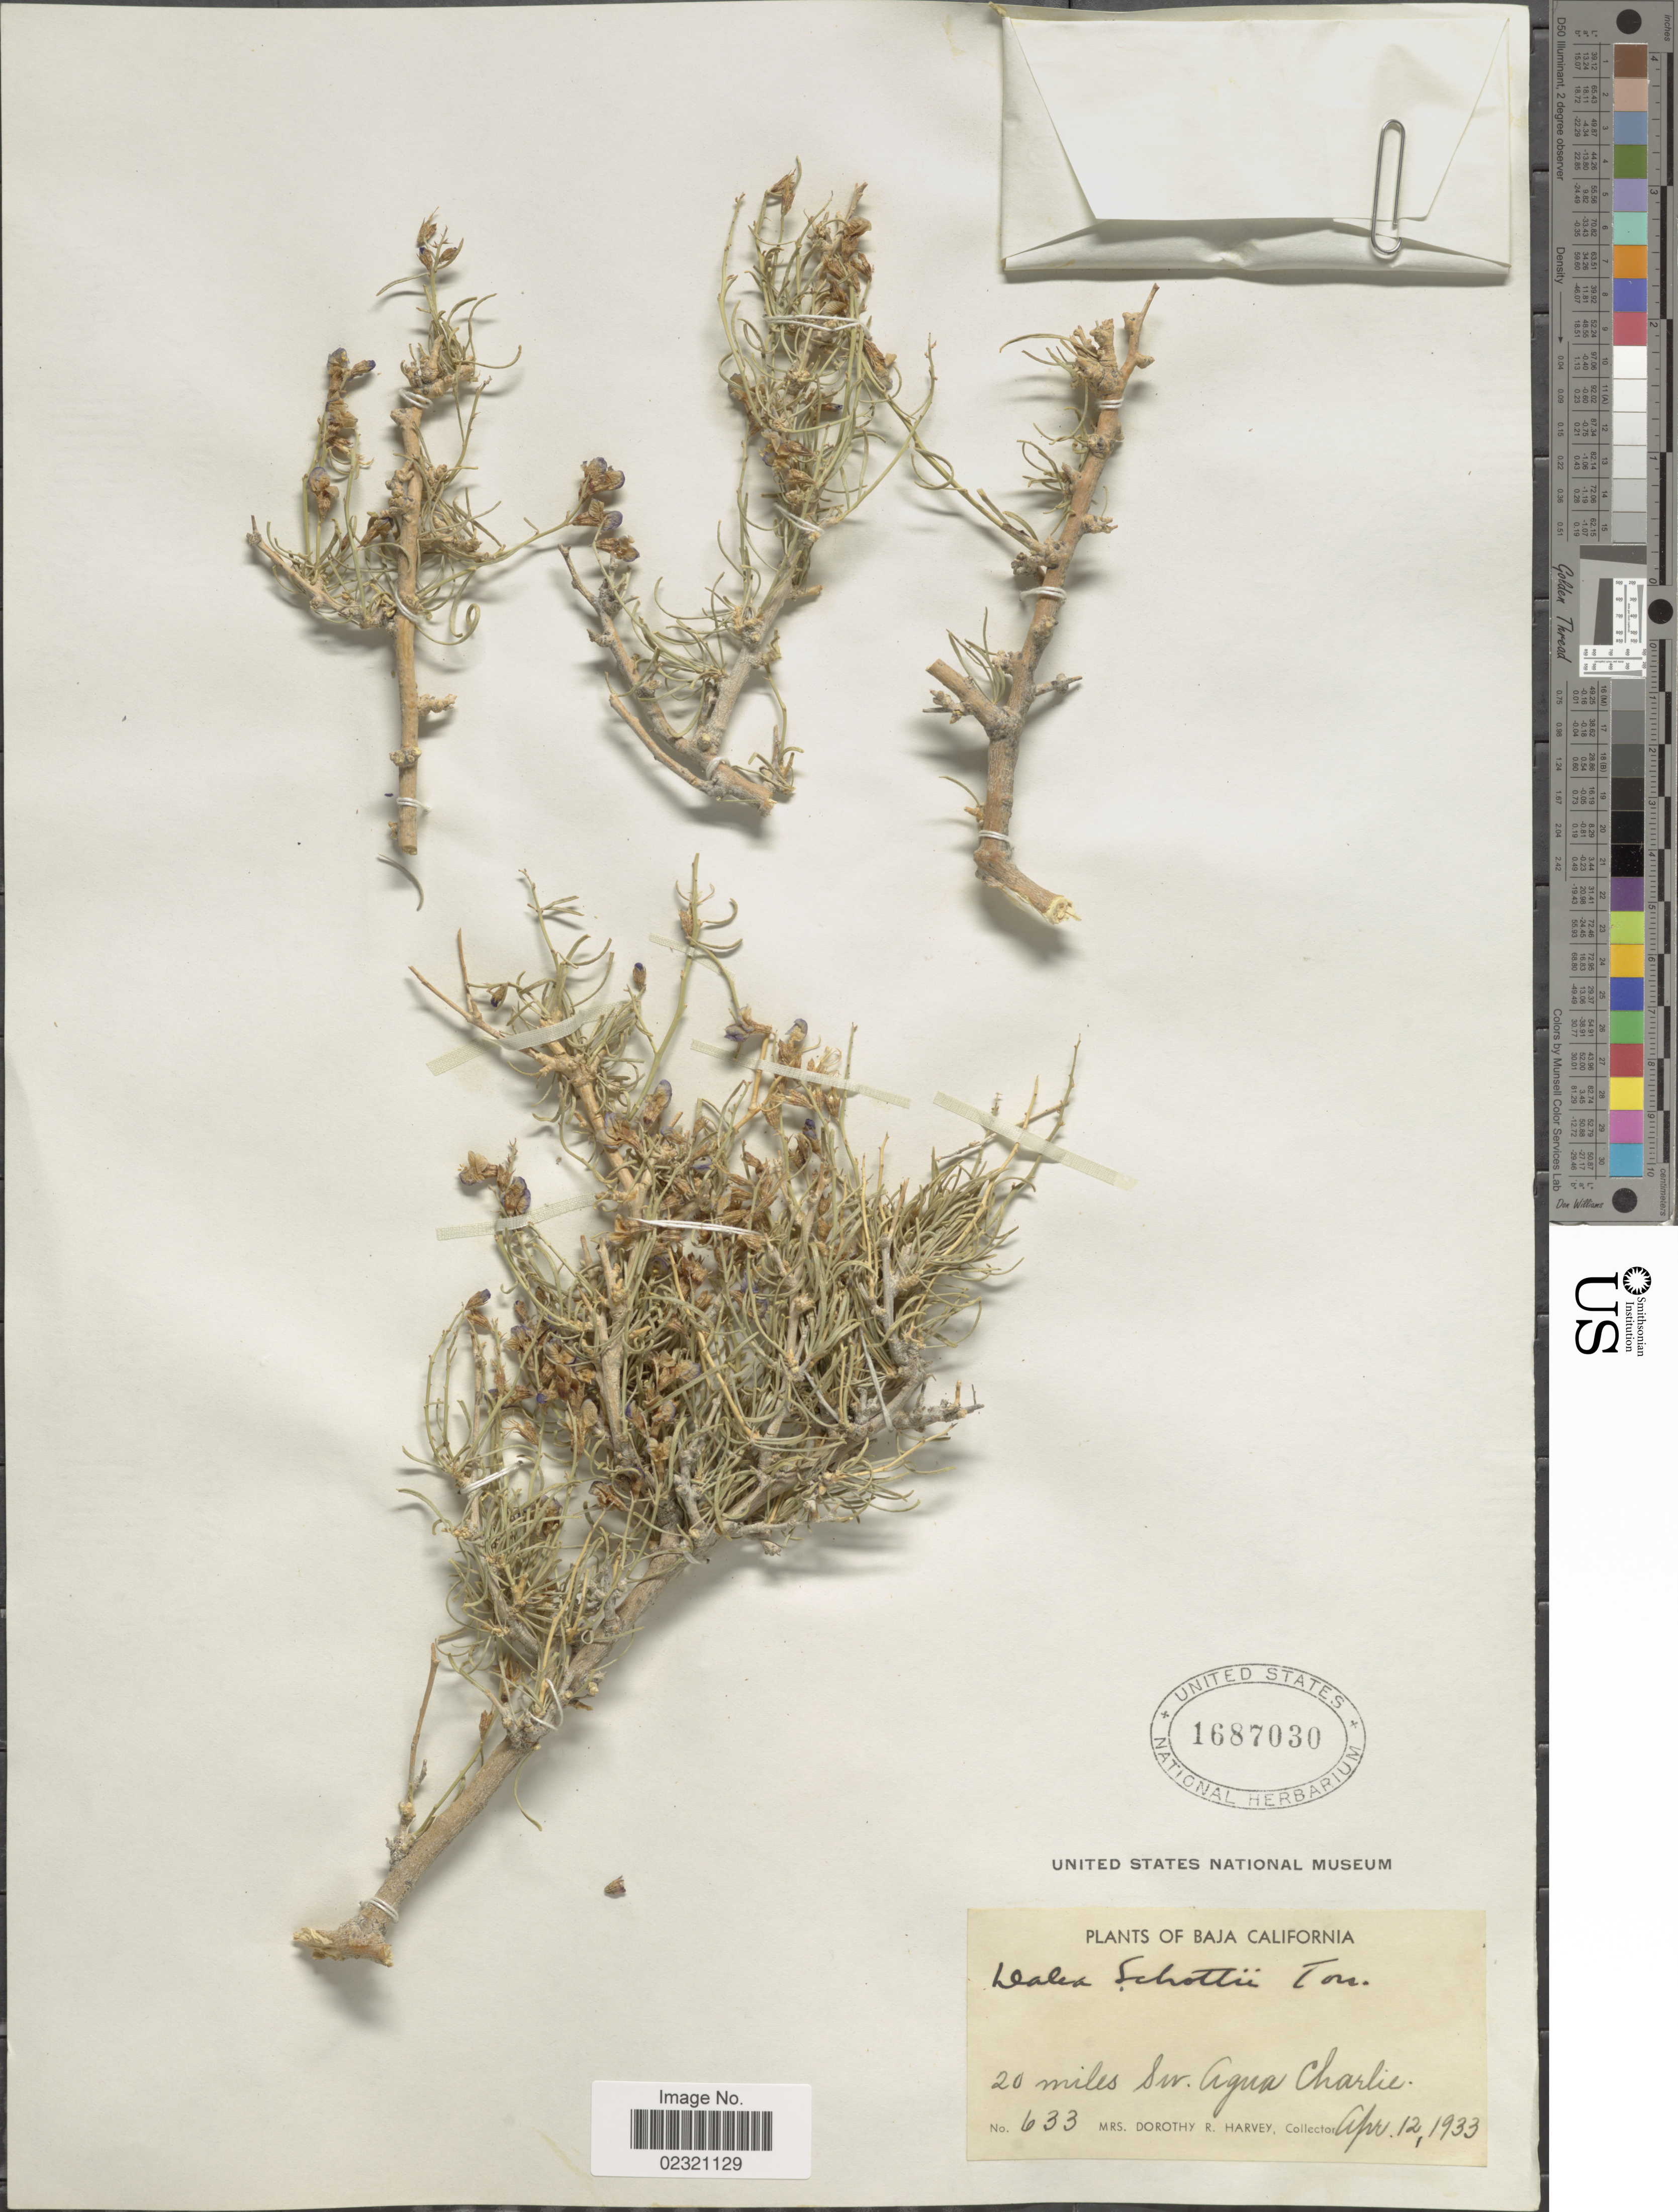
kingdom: Plantae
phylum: Tracheophyta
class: Magnoliopsida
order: Fabales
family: Fabaceae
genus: Psorothamnus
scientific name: Psorothamnus schottii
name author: (Torr.) Barneby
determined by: Strong, M. T., (US), Smithsonian Institution - National Museum of Natural History (UNITED STATES)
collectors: Harvey, Mrs. D. R.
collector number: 633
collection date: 1933-04-12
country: Mexico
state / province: Baja California Norte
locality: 20 miles Sur Agua Charlie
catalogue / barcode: US 1687030